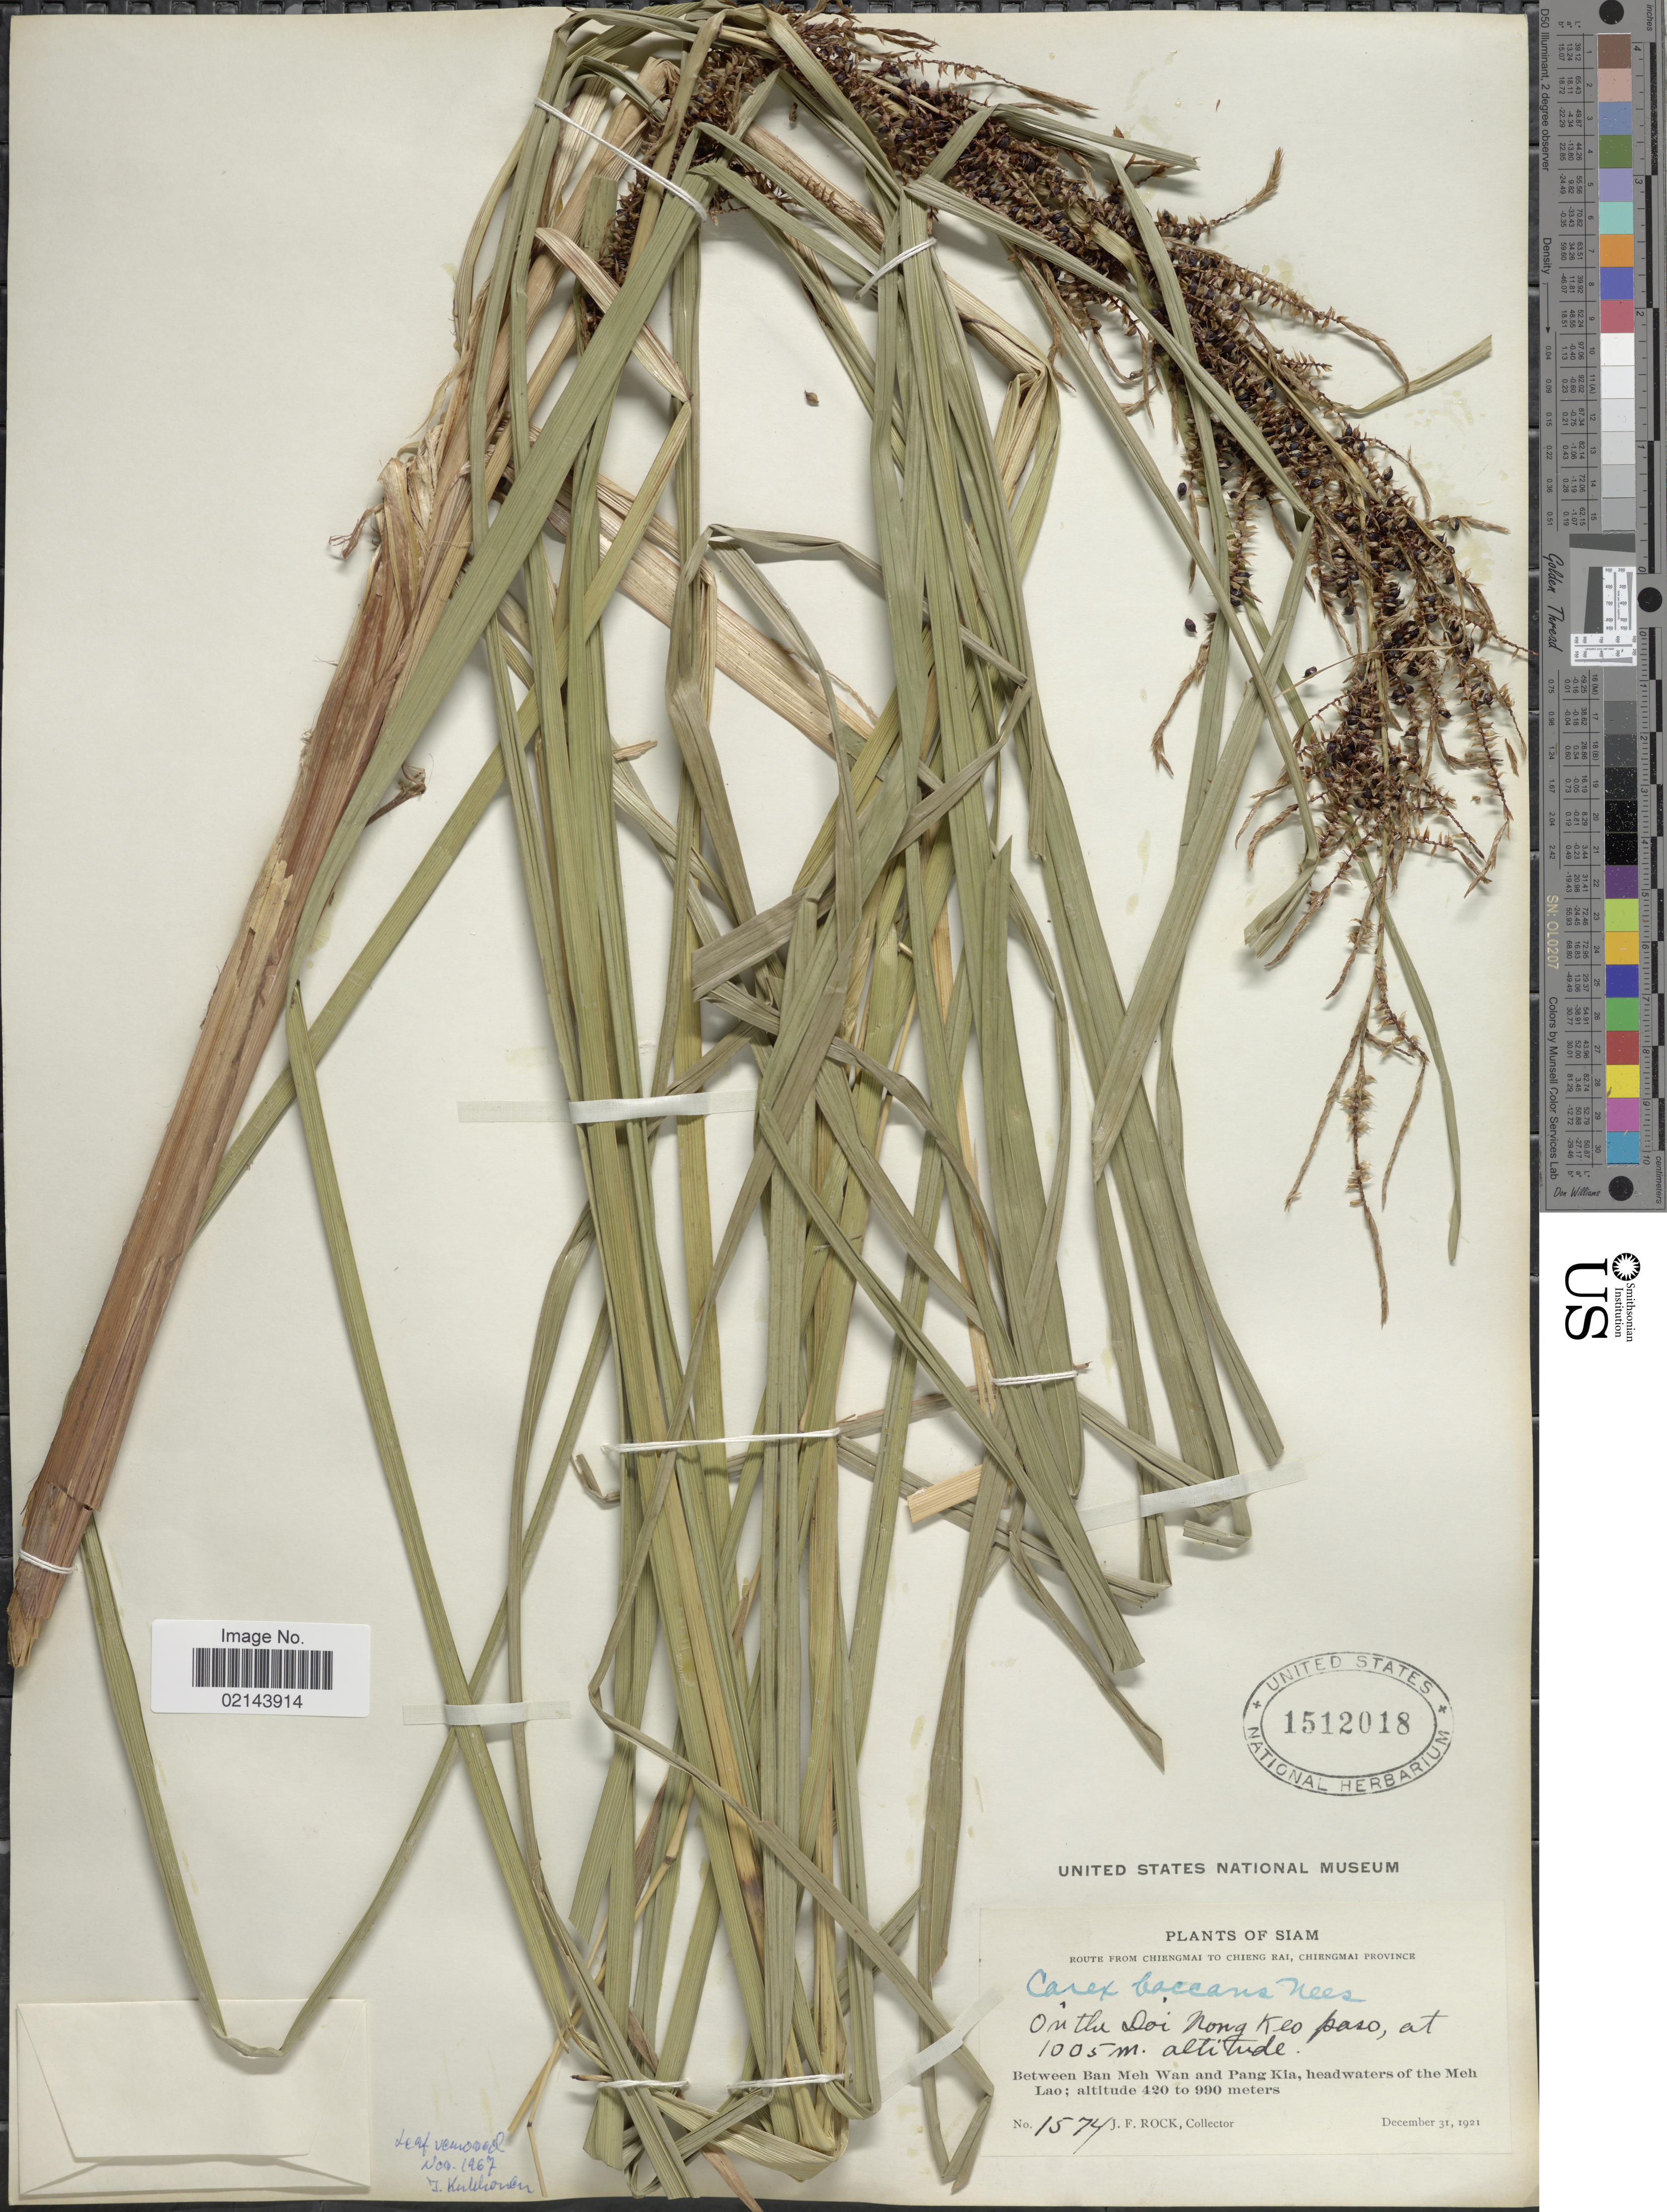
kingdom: Plantae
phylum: Tracheophyta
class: Liliopsida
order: Poales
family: Cyperaceae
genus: Carex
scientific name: Carex baccans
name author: Nees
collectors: J. Rock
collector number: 1574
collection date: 1921-12-31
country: Thailand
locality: Siam. Route from Chieng Mai to Chieng Rai, Chiengmai Province. On the Doi Nong Keo paso, Between Ban Meh Wan and Pang Kia, headwaters of the Meh Lao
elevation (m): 420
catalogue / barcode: US 1512018